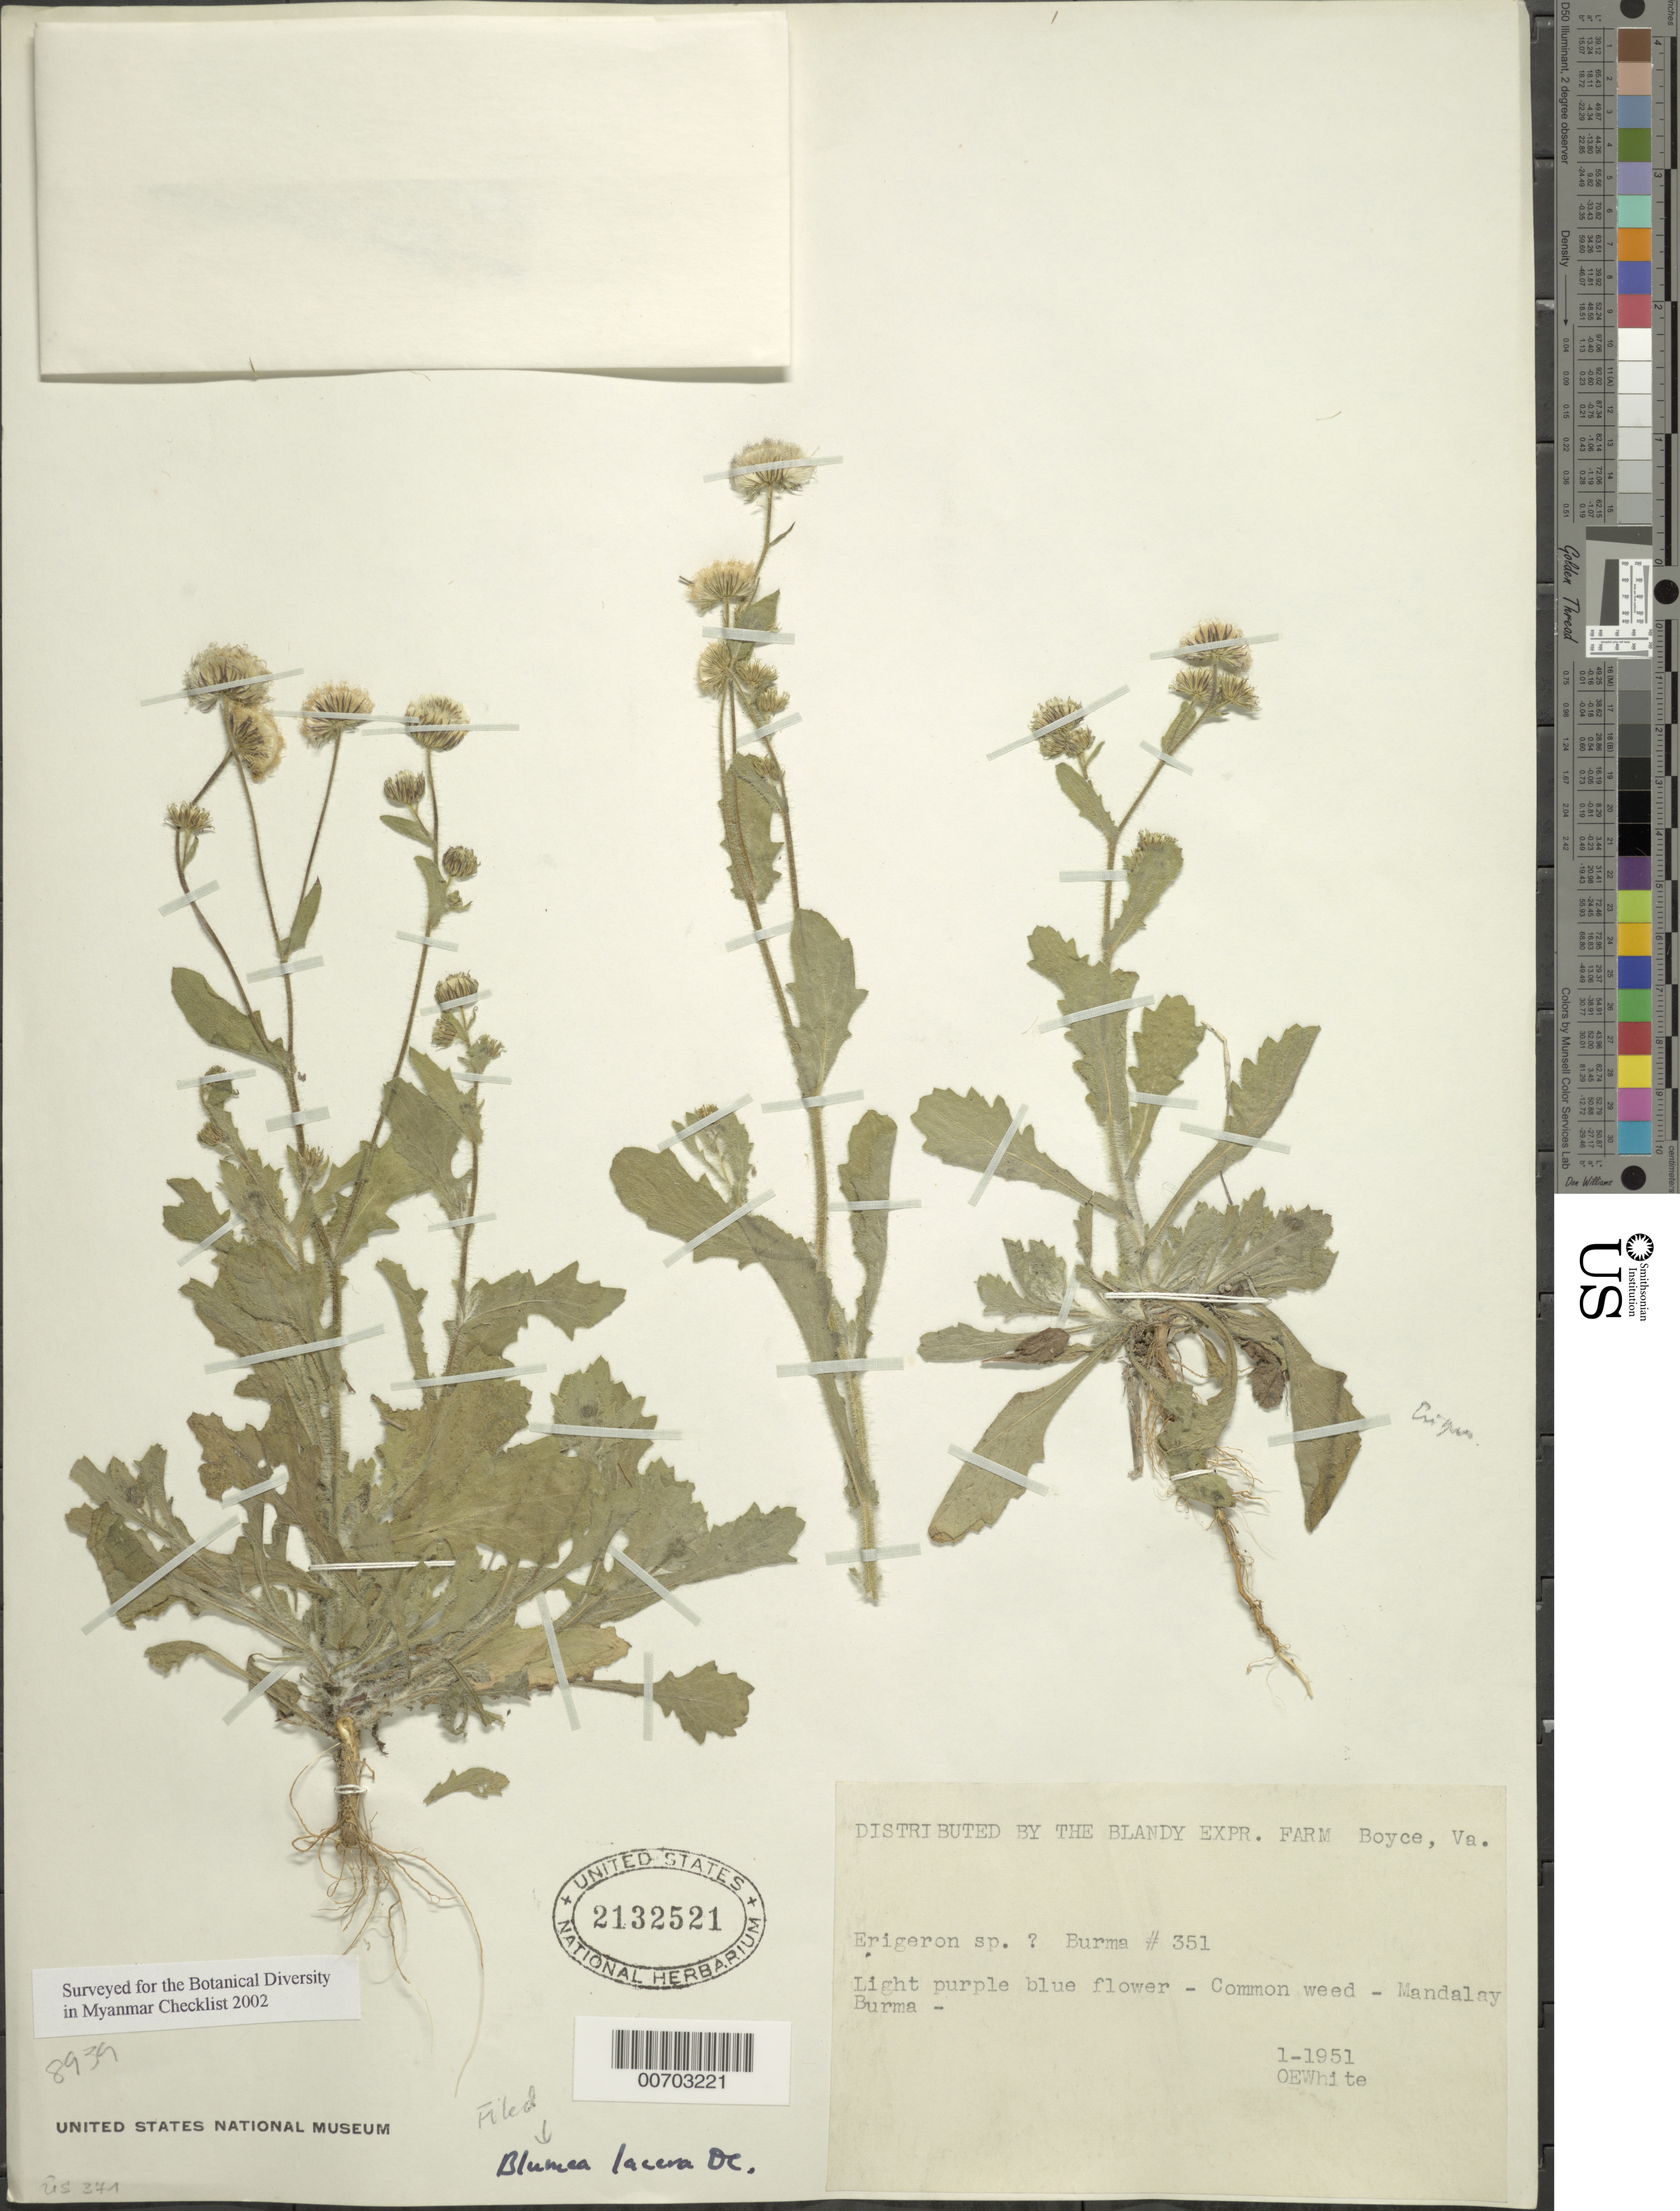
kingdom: Plantae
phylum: Tracheophyta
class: Magnoliopsida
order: Asterales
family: Asteraceae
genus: Blumea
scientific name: Blumea lacera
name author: (Roxb.) DC.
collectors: O. E. White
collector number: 351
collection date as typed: Jan 1951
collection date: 1951-01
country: Myanmar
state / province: Mandalay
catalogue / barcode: US 2132521